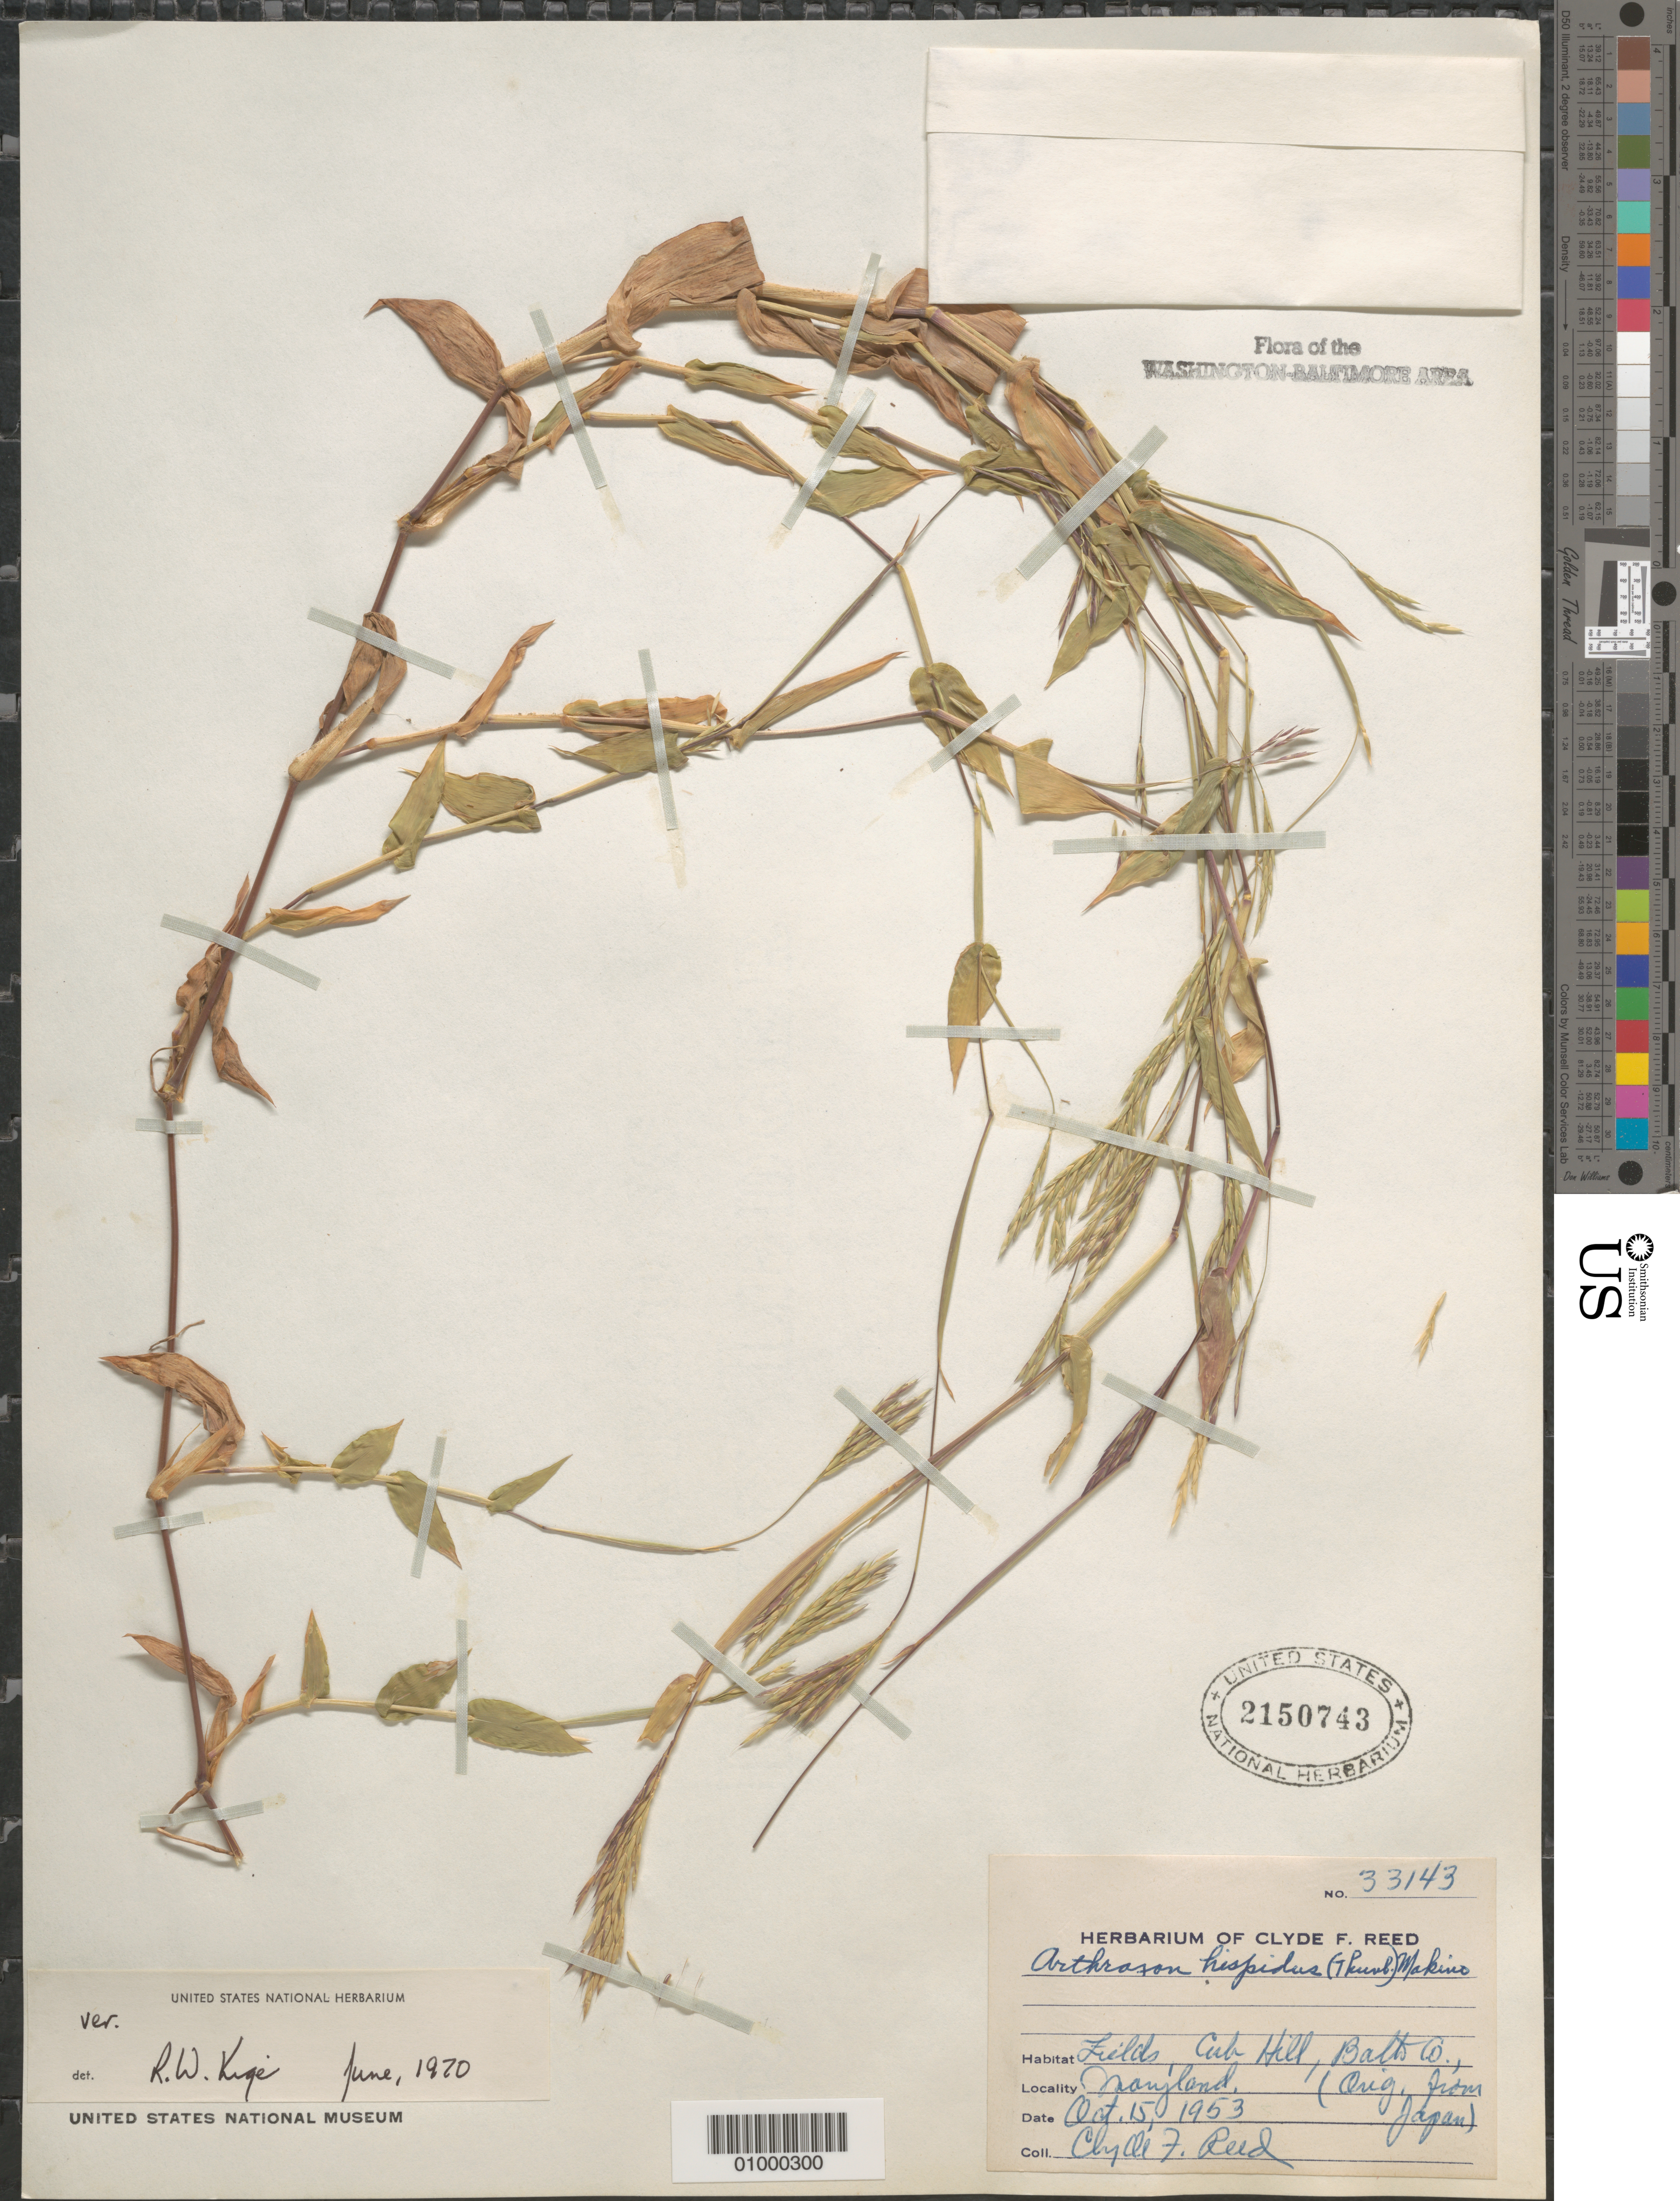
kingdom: Plantae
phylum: Tracheophyta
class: Liliopsida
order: Poales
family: Poaceae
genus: Arthraxon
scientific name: Arthraxon hispidus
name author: (Thunb.) Makino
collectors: C. F. Reed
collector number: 33143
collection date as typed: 15 Oct 1953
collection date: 1953-10-15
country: United States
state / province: Maryland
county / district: Baltimore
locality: Cub Hill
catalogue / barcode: US 2150743